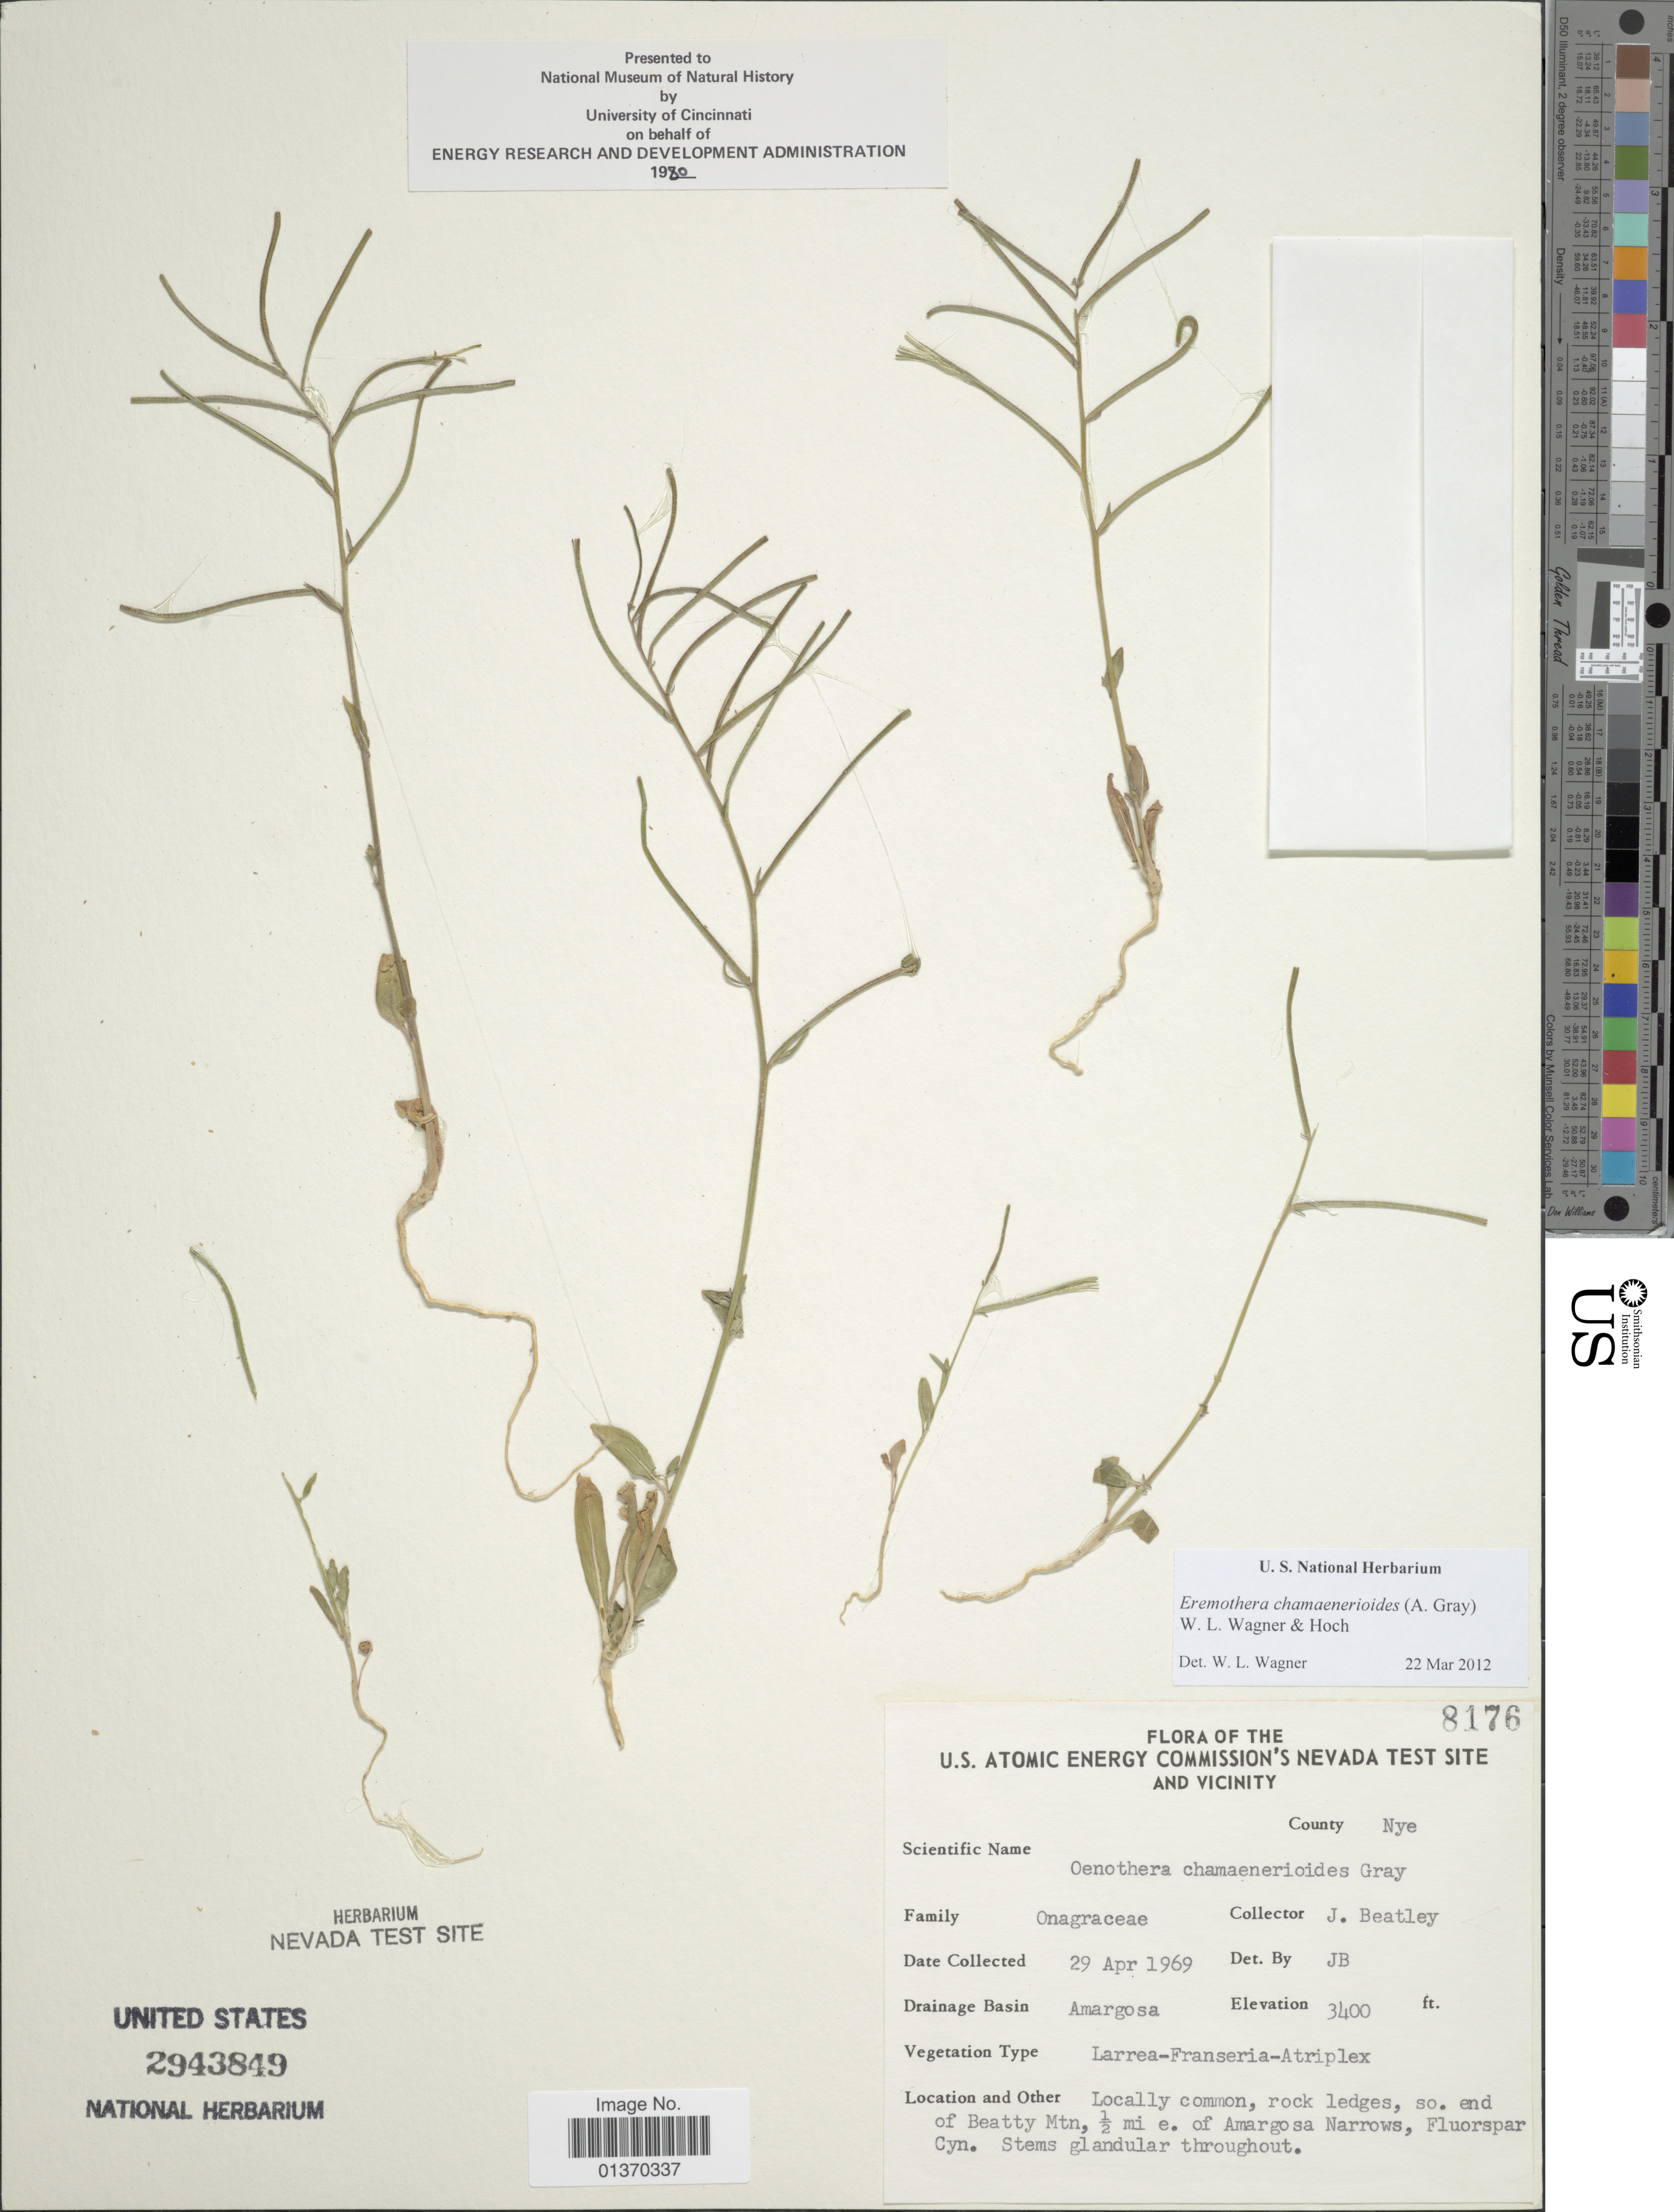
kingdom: Plantae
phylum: Tracheophyta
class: Magnoliopsida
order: Myrtales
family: Onagraceae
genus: Eremothera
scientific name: Eremothera chamaenerioides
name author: (A. Gray) W.L. Wagner & Hoch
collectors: J. C. Beatley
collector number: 8176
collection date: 1969-04-29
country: United States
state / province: Nevada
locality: U. S. Atomic Energy Commission's Nevada Test Site and Vicinity, Amargosa, so. end of Beatty Mtn, ½ mi e. of Amargosa Narrows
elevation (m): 1036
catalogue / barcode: US 2943849